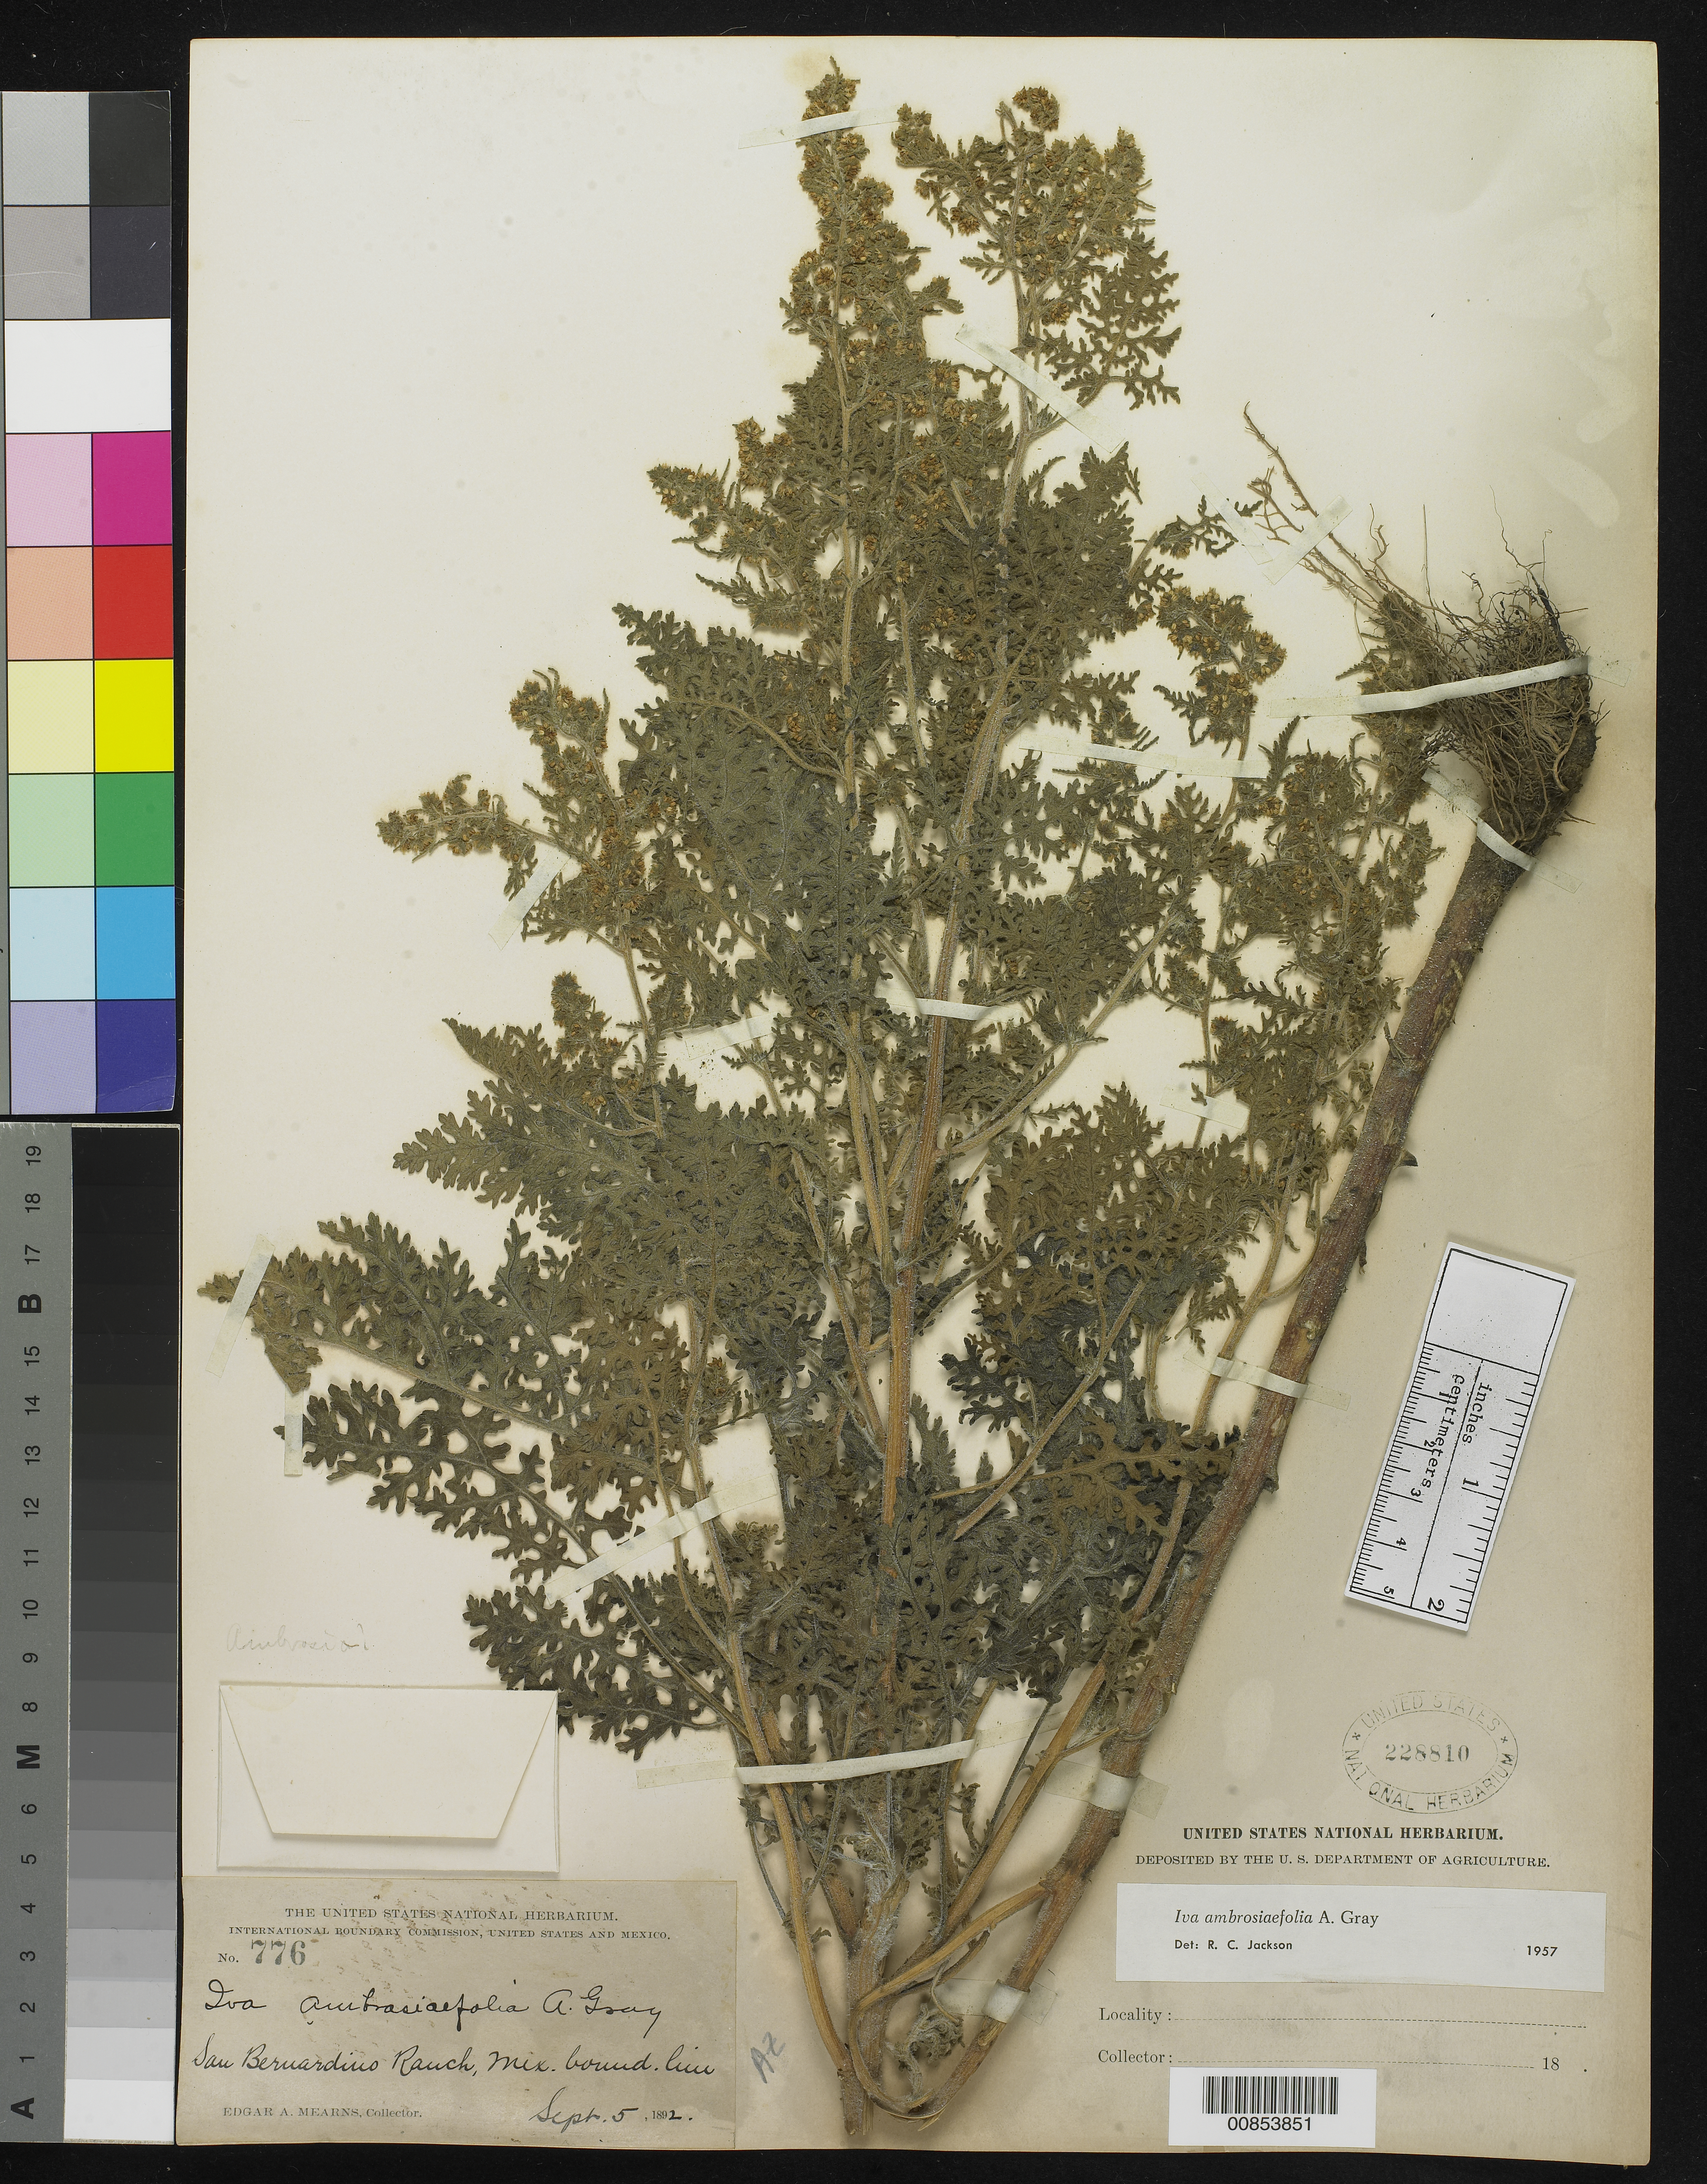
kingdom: Plantae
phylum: Tracheophyta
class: Magnoliopsida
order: Asterales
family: Asteraceae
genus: Iva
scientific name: Iva ambrosiifolia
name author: (A. Gray) A. Gray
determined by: Jackson, R. C.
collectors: E. A. Mearns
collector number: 776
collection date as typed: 05 Sep 1892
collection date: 1892-09-05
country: United States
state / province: Arizona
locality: San Bernardino Ranch, Mexican boundary line.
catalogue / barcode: US 228810